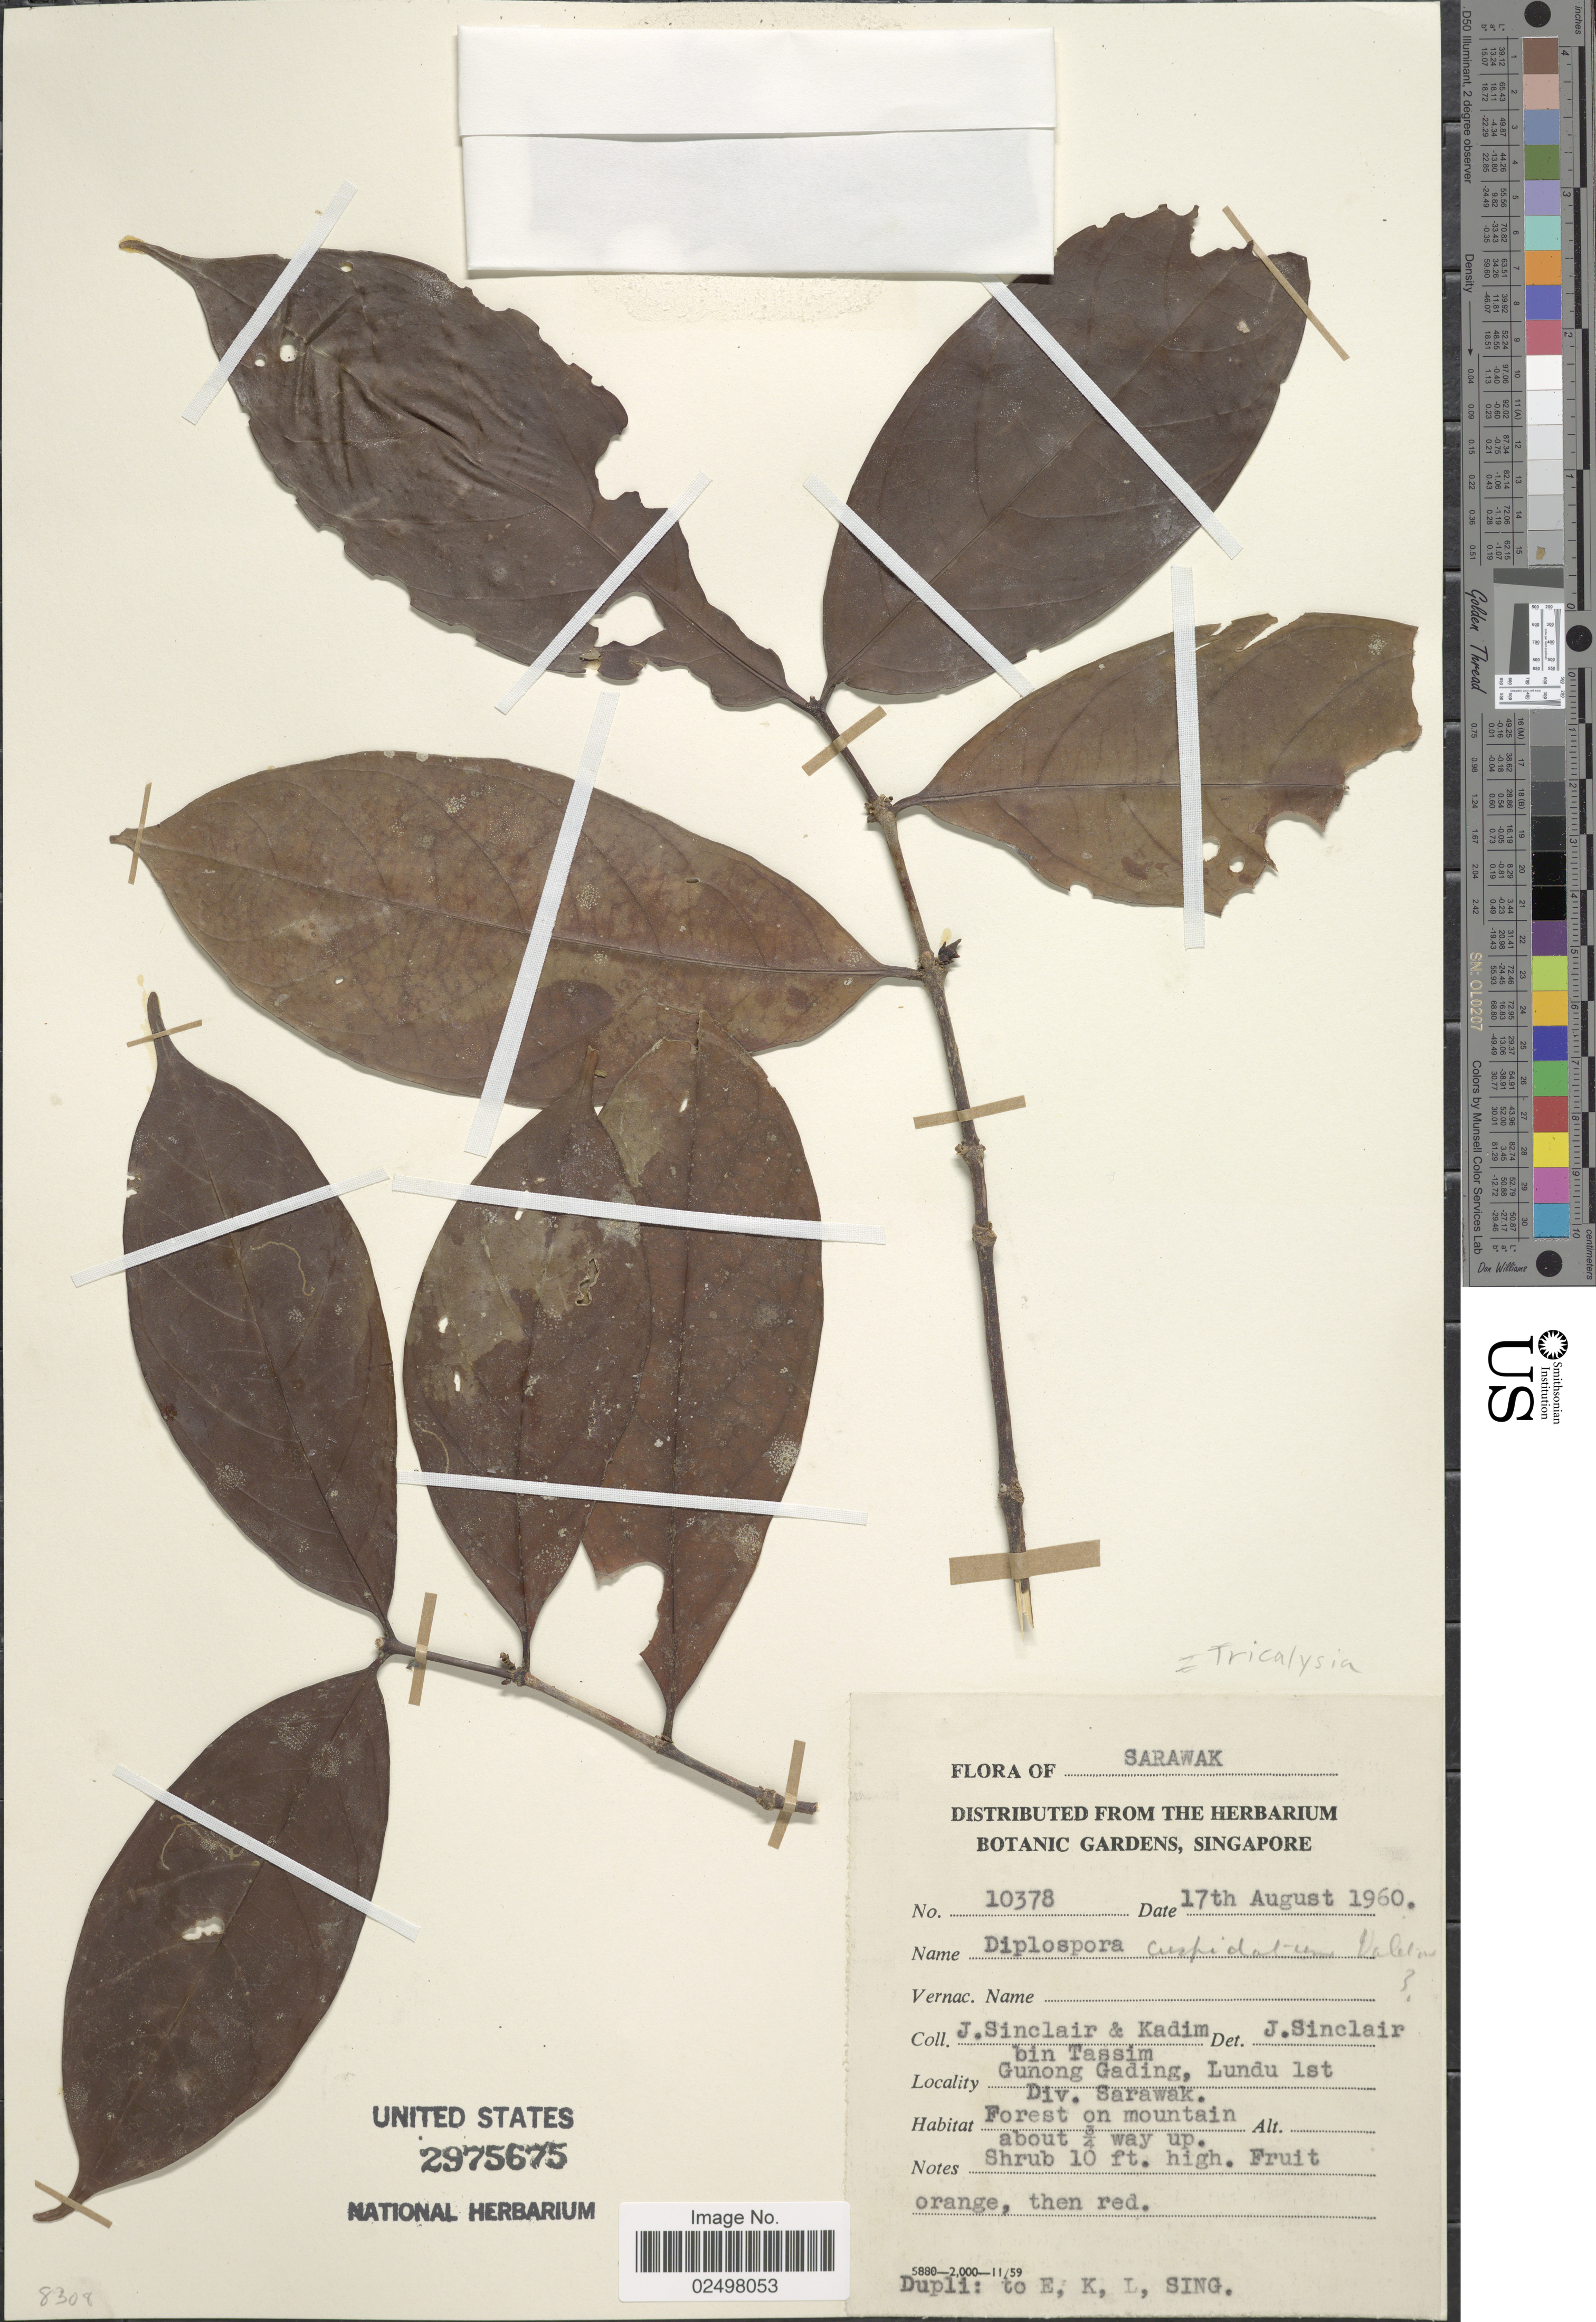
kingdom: Plantae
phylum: Tracheophyta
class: Magnoliopsida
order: Gentianales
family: Rubiaceae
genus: Tricalysia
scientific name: Tricalysia sp.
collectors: J. Sinclair & T. Kadim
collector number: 10378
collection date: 1960-08-17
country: Malaysia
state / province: Sarawak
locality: Bin Tassim, Gunong Gading, Lundu 1st Div. Sarawak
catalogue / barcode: US 2975675